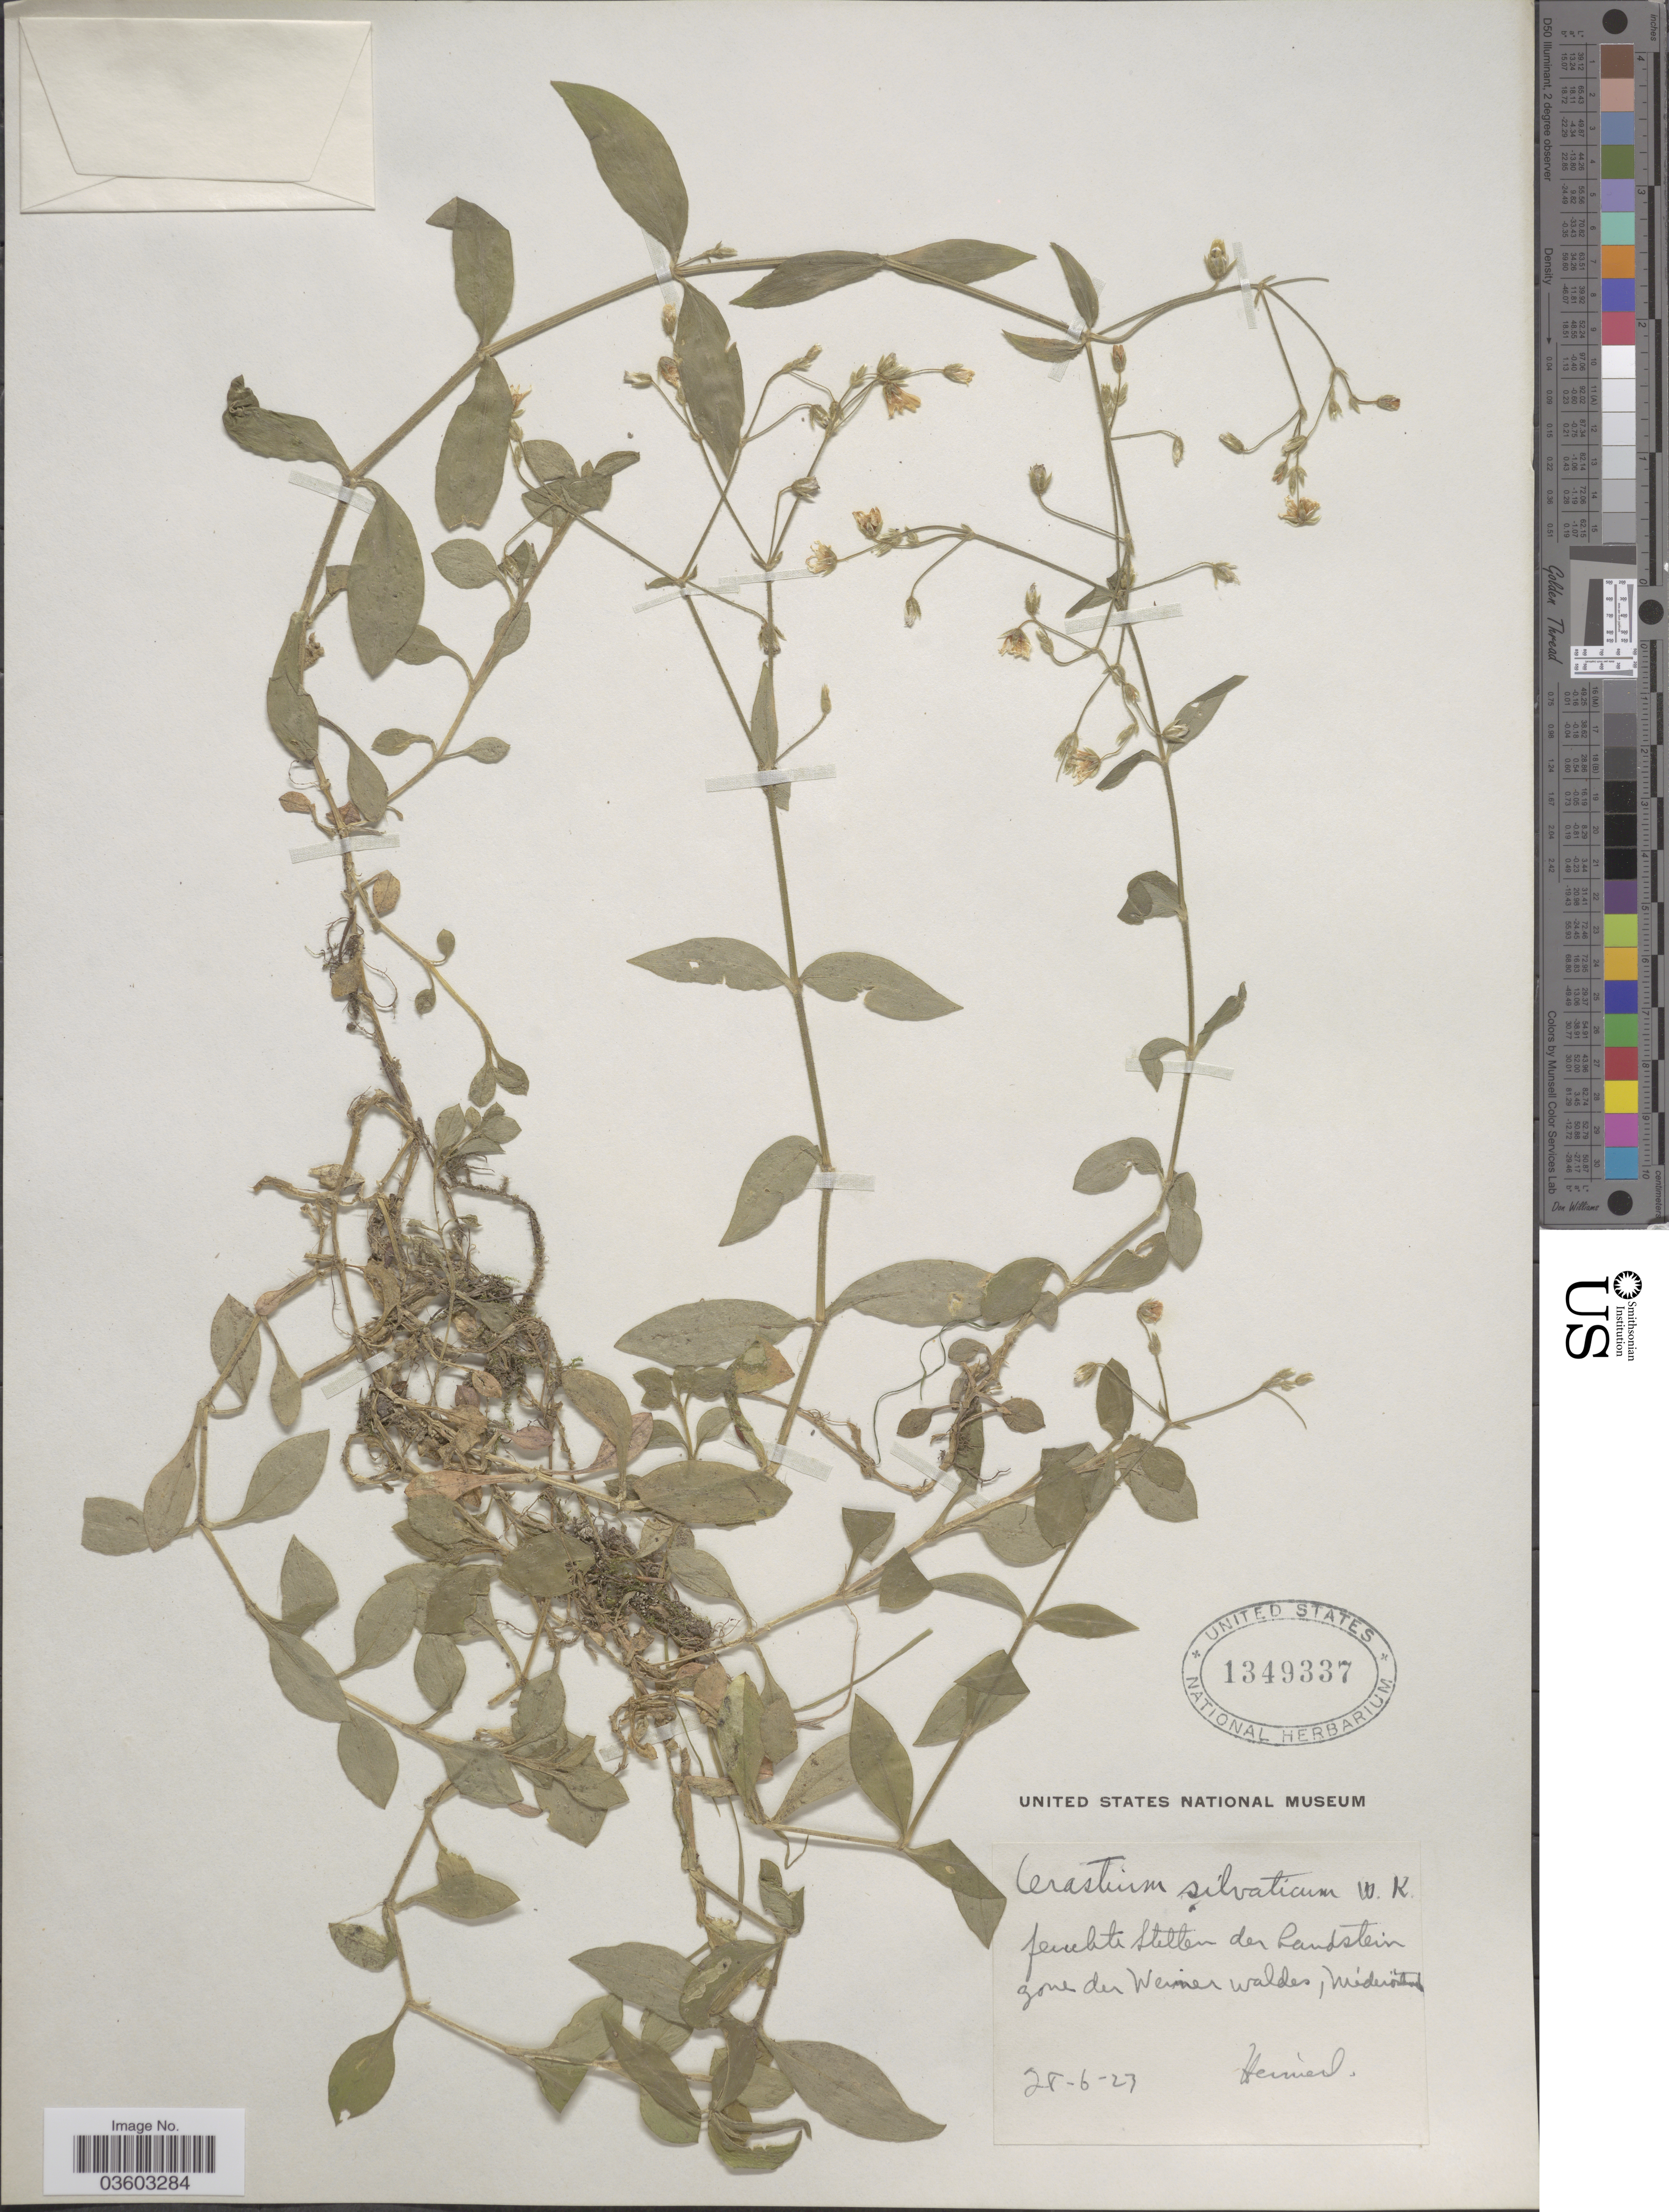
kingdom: Plantae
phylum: Tracheophyta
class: Magnoliopsida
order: Caryophyllales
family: Caryophyllaceae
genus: Cerastium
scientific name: Cerastium silvaticum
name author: Waldst. & Kit. ex Gartner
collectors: Heimerl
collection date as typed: Transcribed d/m/y: 28/6/23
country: Austria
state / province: Niederosterreich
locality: Feuchti [interpreted] Stellen der Landstein zone der Weiner waldes.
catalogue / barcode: US 1349337